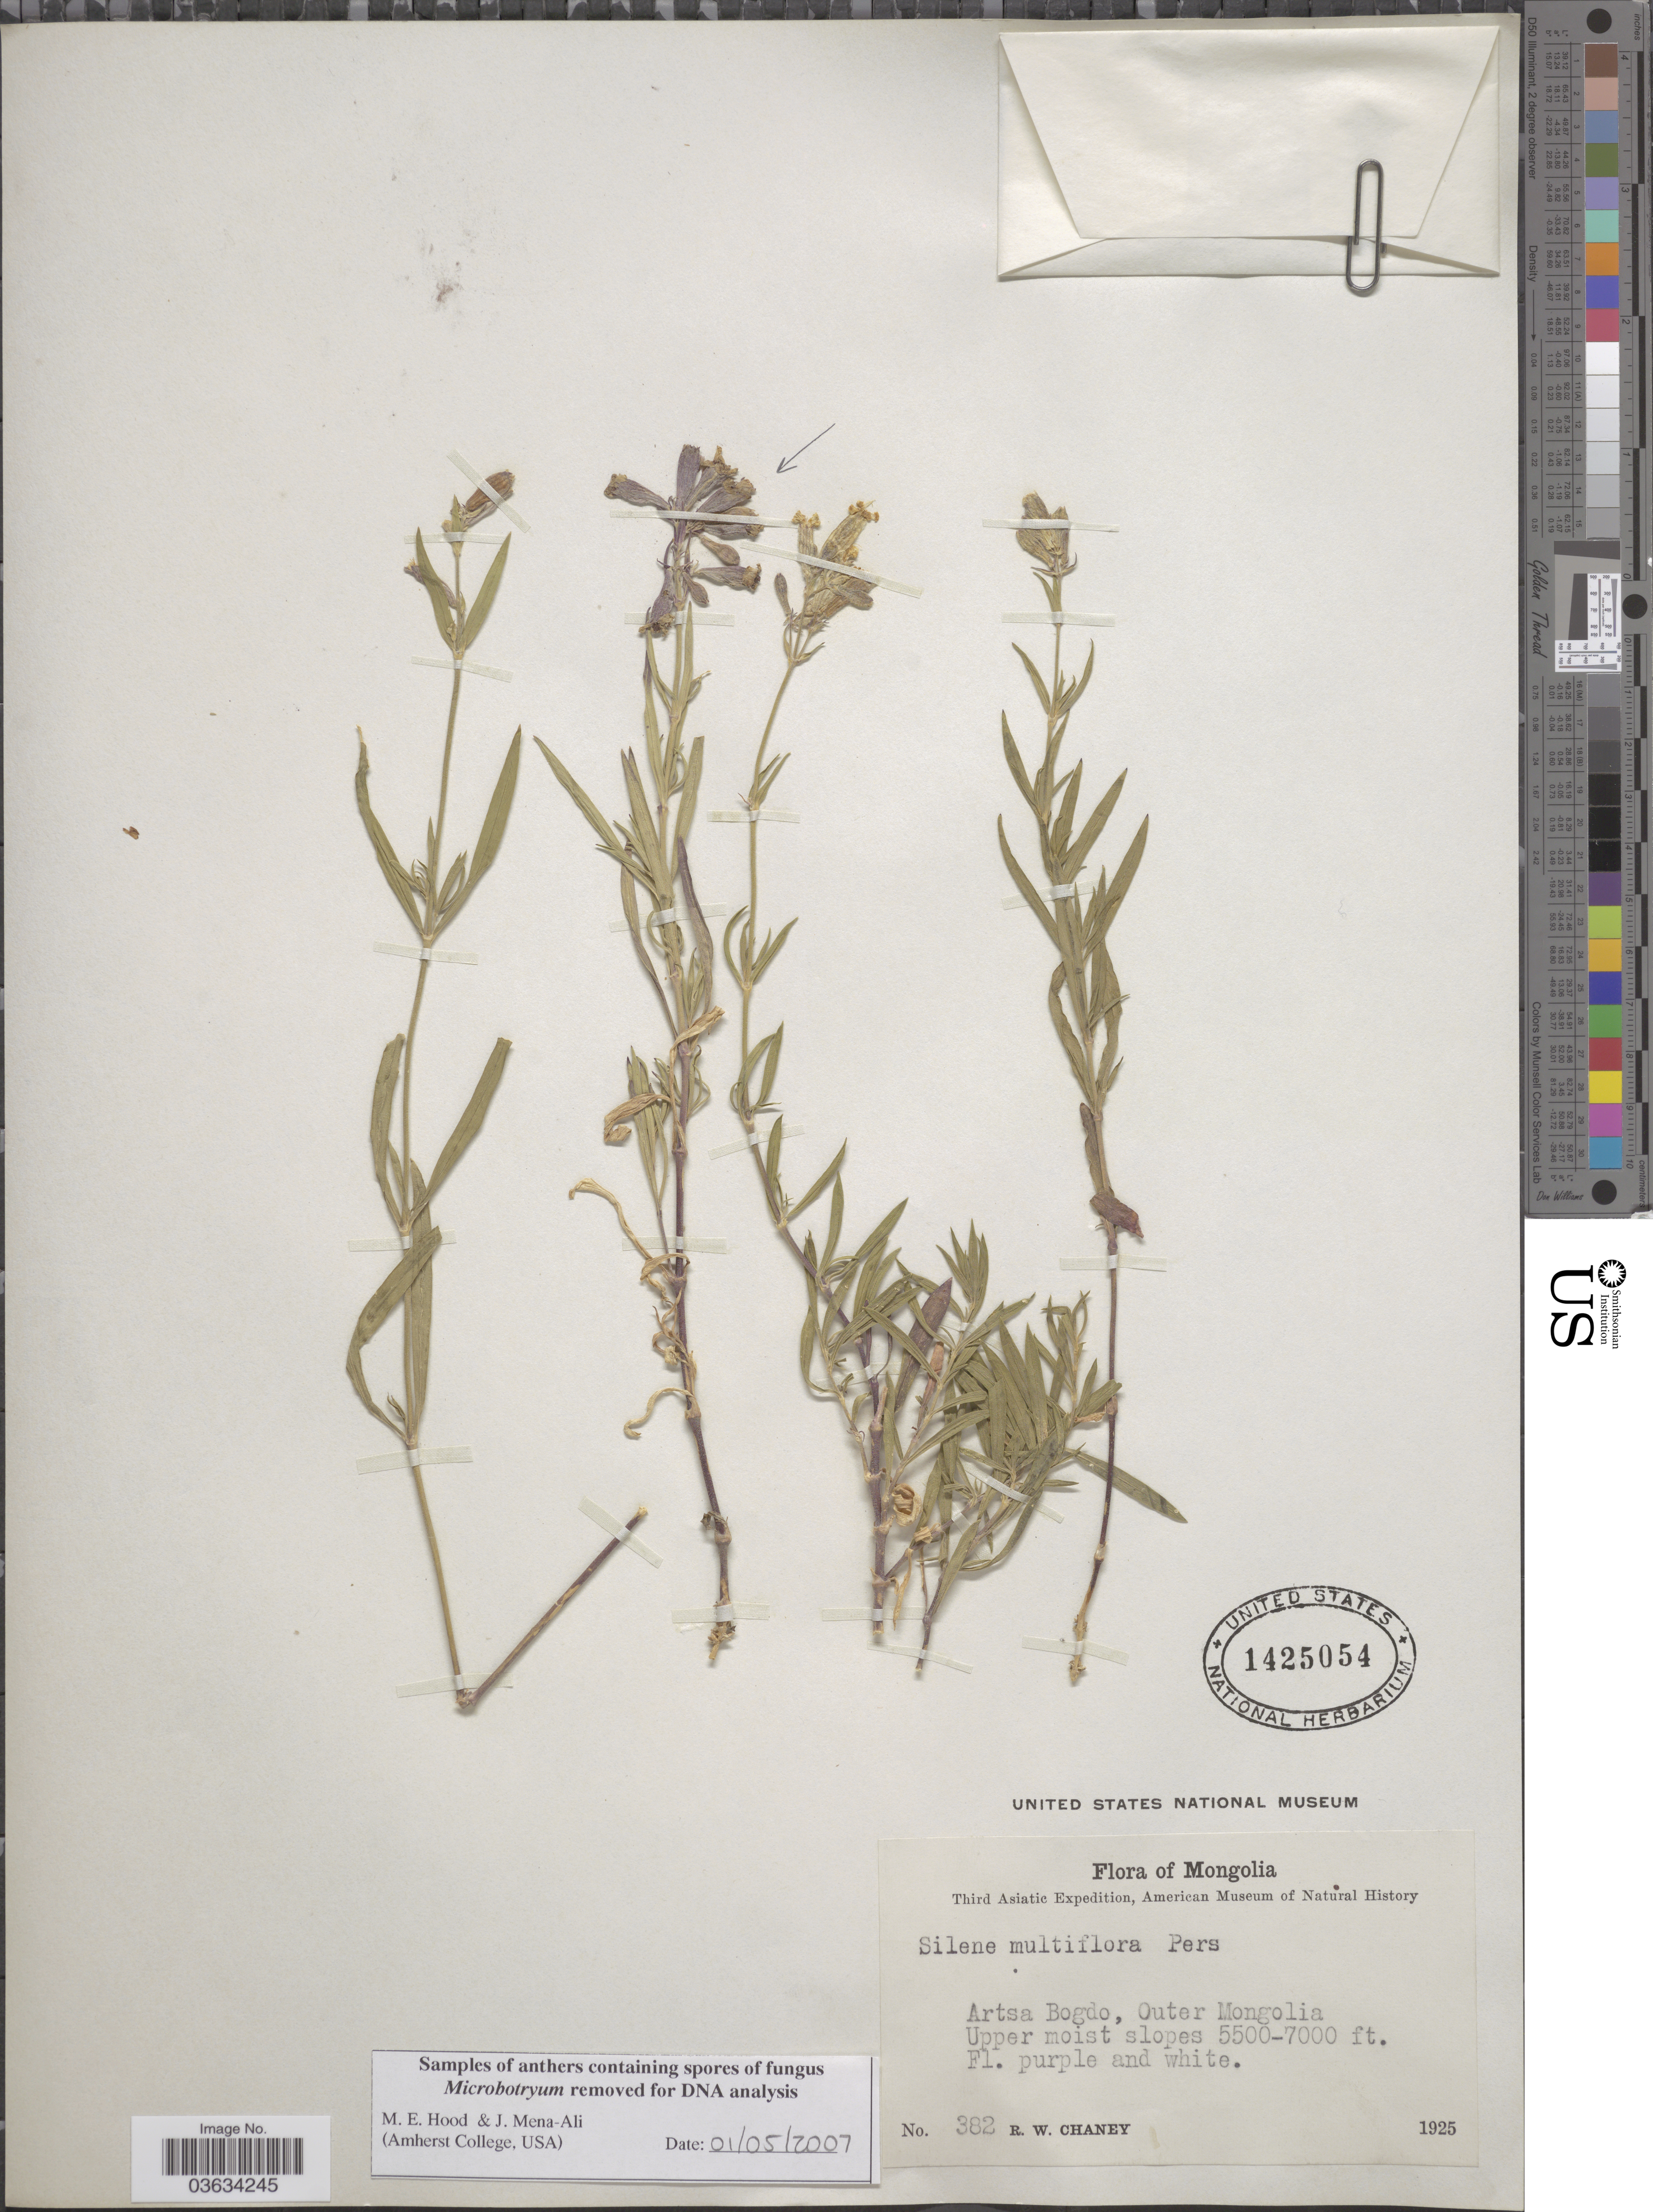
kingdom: Plantae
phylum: Tracheophyta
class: Magnoliopsida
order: Caryophyllales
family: Caryophyllaceae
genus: Silene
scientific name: Silene multiflora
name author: (Ehrh.) Pers.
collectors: R. Chaney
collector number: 382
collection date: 1925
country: Mongolia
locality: Artsa Bogdo, Outer Mongolia.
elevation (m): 1676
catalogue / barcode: US 1425054